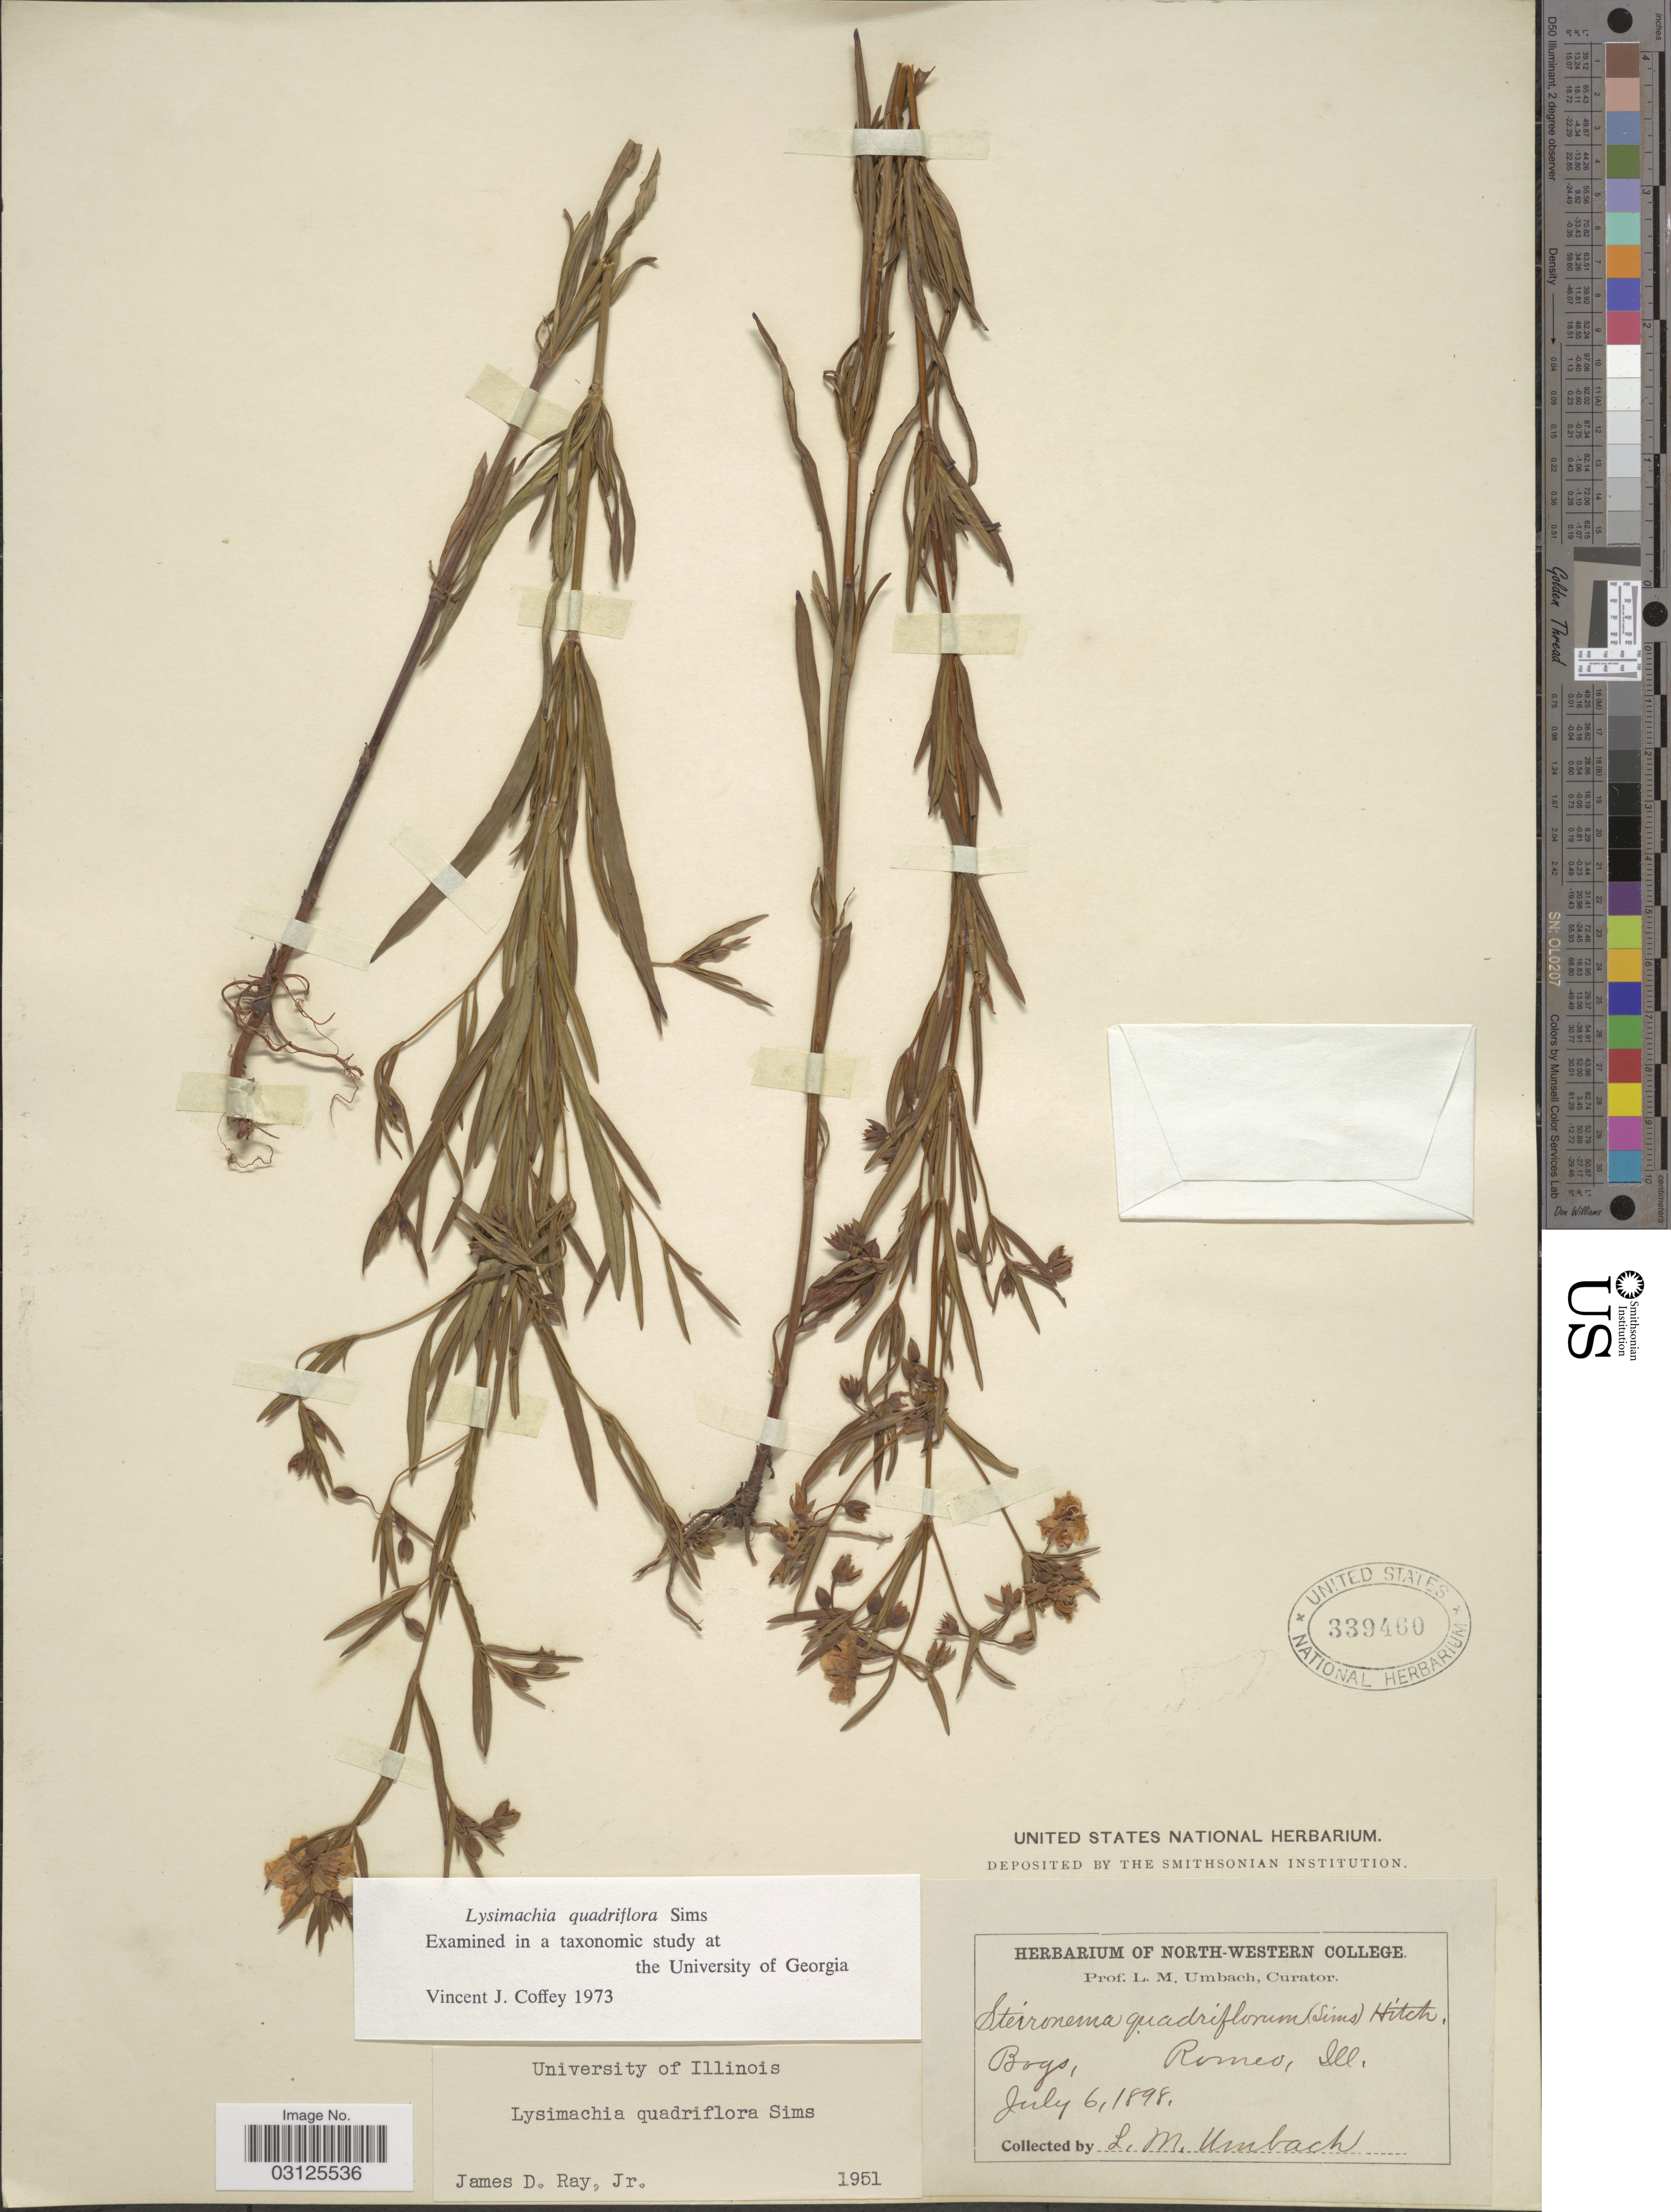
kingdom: Plantae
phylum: Tracheophyta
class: Magnoliopsida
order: Ericales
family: Primulaceae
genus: Lysimachia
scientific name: Lysimachia quadriflora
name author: Sims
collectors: L. M. Umbach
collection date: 1898-07-06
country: United States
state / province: Illinois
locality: Romeo, Ill.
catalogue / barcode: US 339460